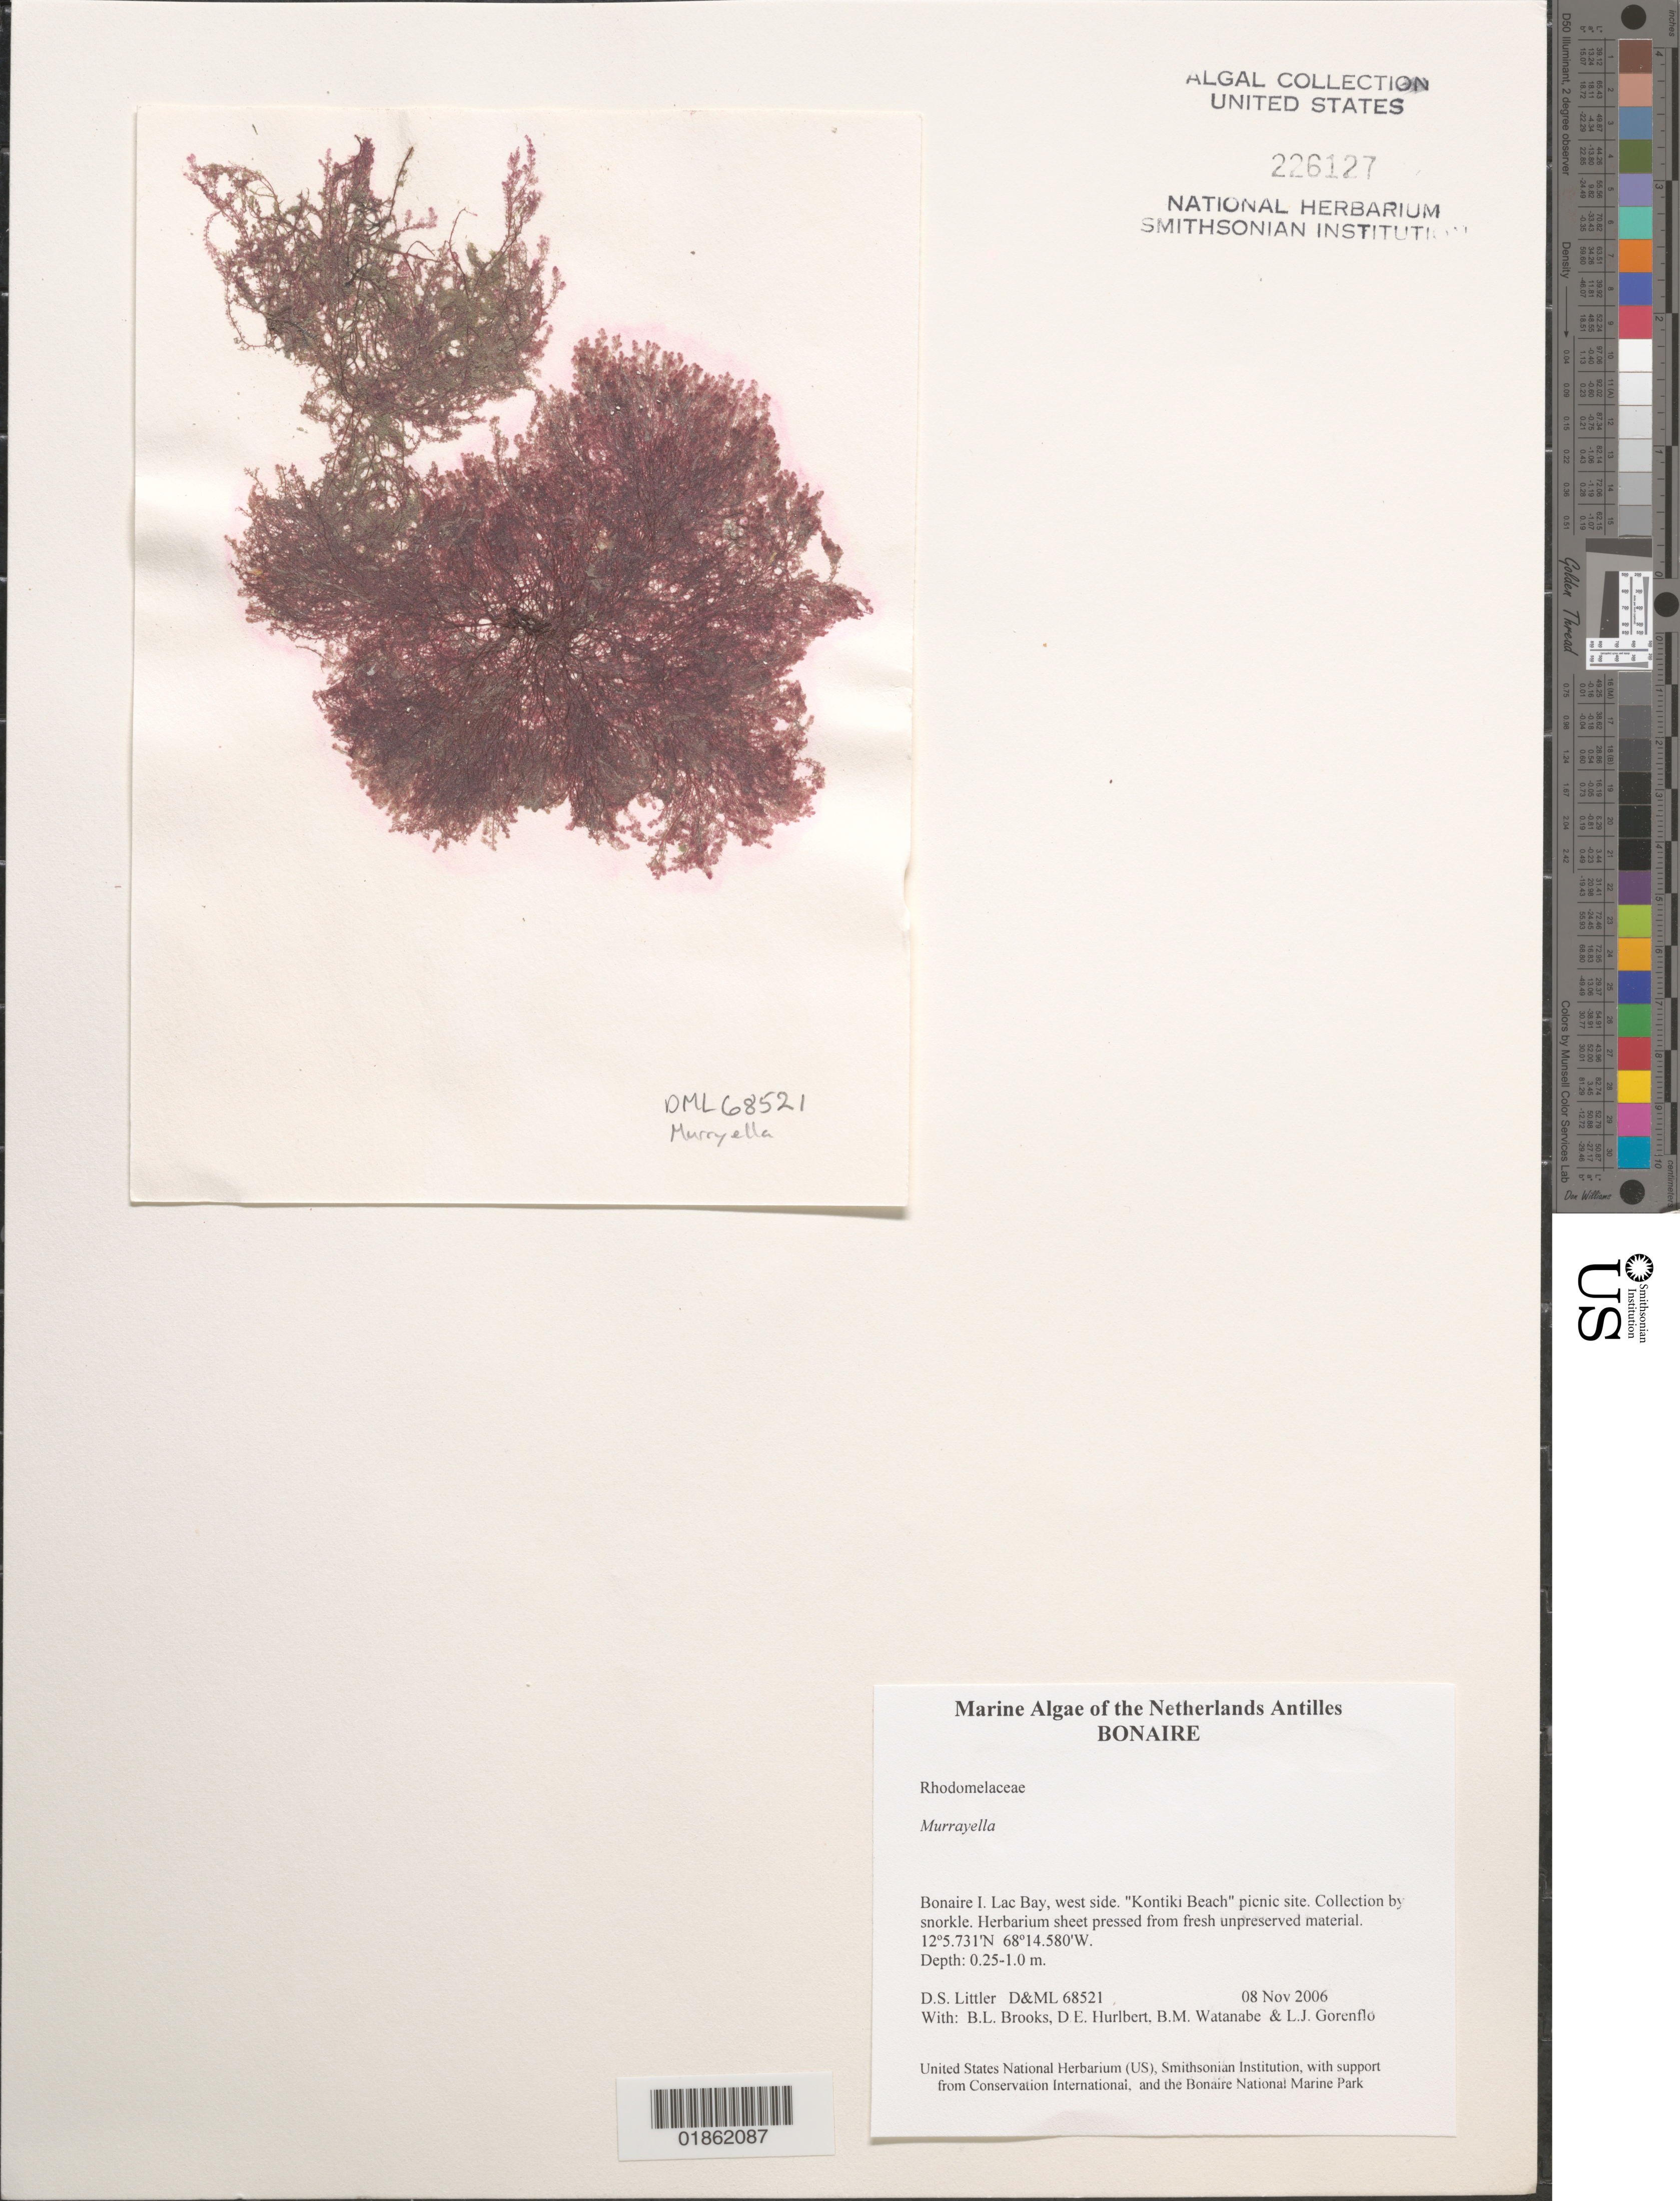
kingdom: Plantae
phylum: Rhodophyta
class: Florideophyceae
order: Ceramiales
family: Rhodomelaceae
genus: Murrayella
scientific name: Murrayella sp.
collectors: D. S. Littler, B. Brooks, D. Hurlbert, B. Watanabe & L. Gorenflo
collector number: D&ML68521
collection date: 2006-11-08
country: Netherlands Antilles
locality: Bonaire I. Lac Bay, west side. "Kontiki Beach" picnic site.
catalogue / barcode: US 226127